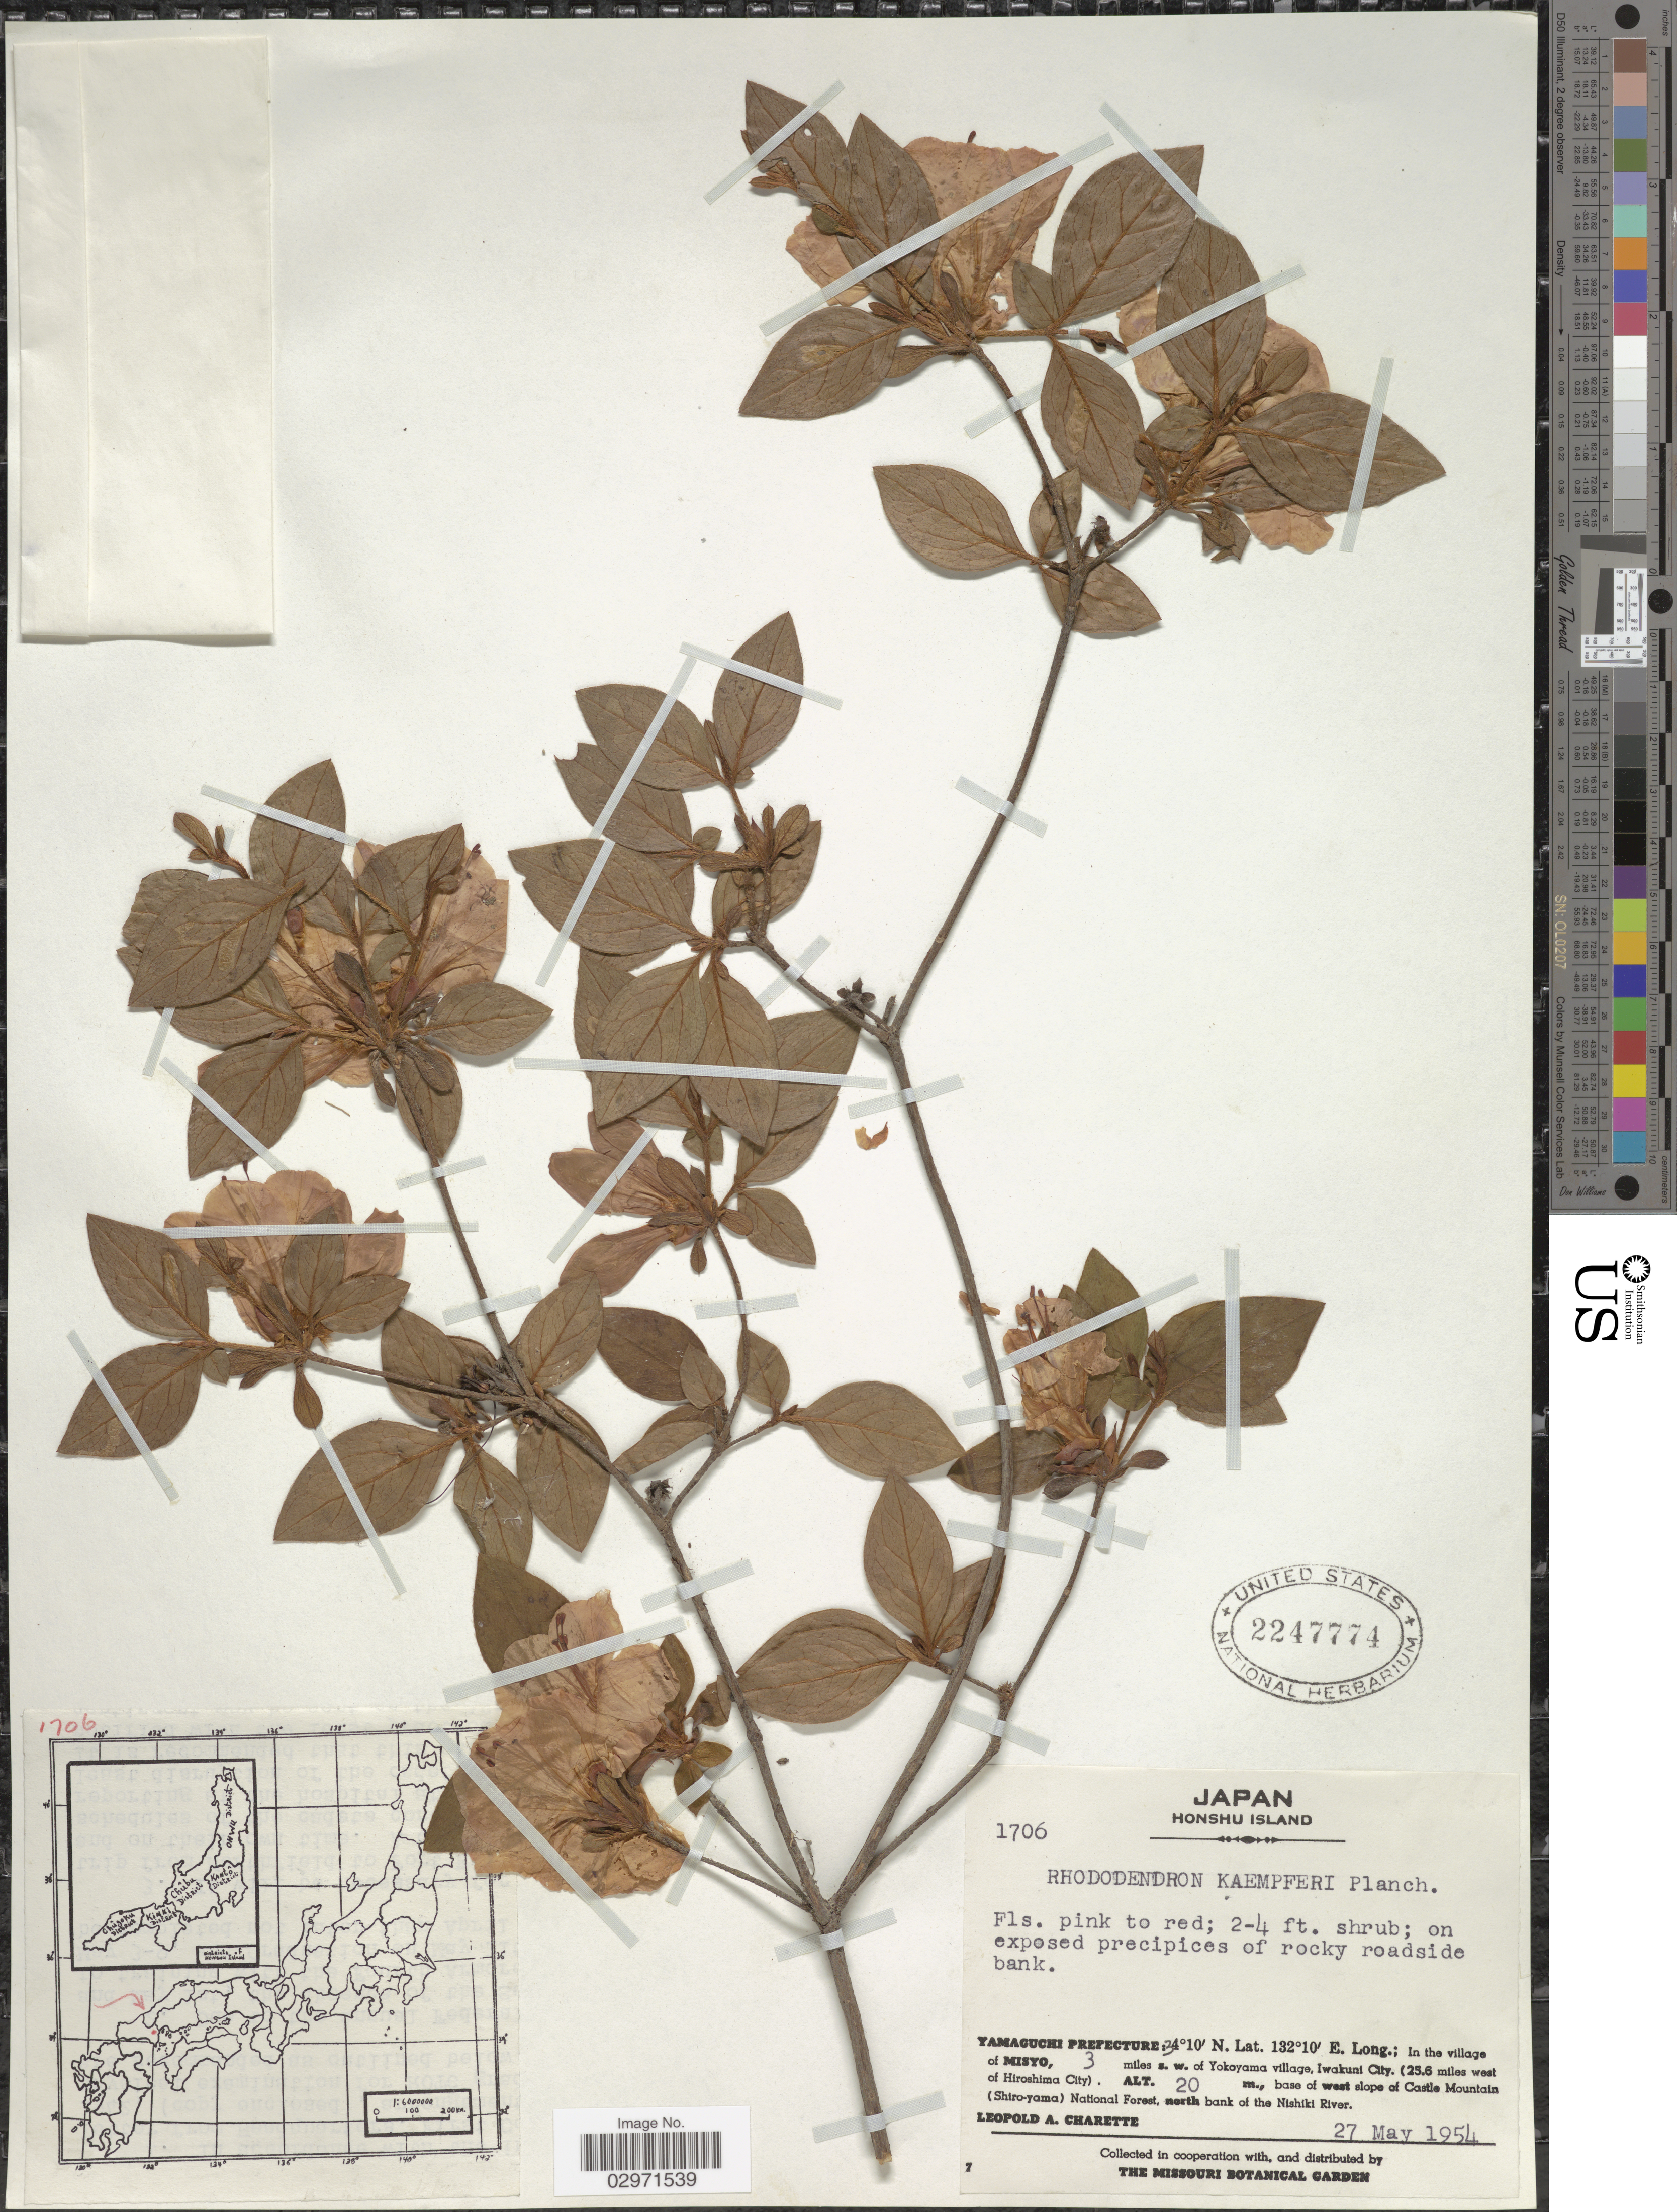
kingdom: Plantae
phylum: Tracheophyta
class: Magnoliopsida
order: Ericales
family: Ericaceae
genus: Rhododendron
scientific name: Rhododendron kaempferi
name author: Planch.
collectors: L. A. Charette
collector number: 1706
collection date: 1954-05-27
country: Japan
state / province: Yamaguti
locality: Honshu Island. Yamaguchi Prefecture. In the village of Misyo, 3 miles s. w. of Yokoyama village, Iwakuni City. (25.6 miles west of Hiroshima City), base of west slope of Castle Mountain (Shiro-yama) National Forest, north bank of the Nishiki River.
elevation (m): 20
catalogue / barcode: US 2247774